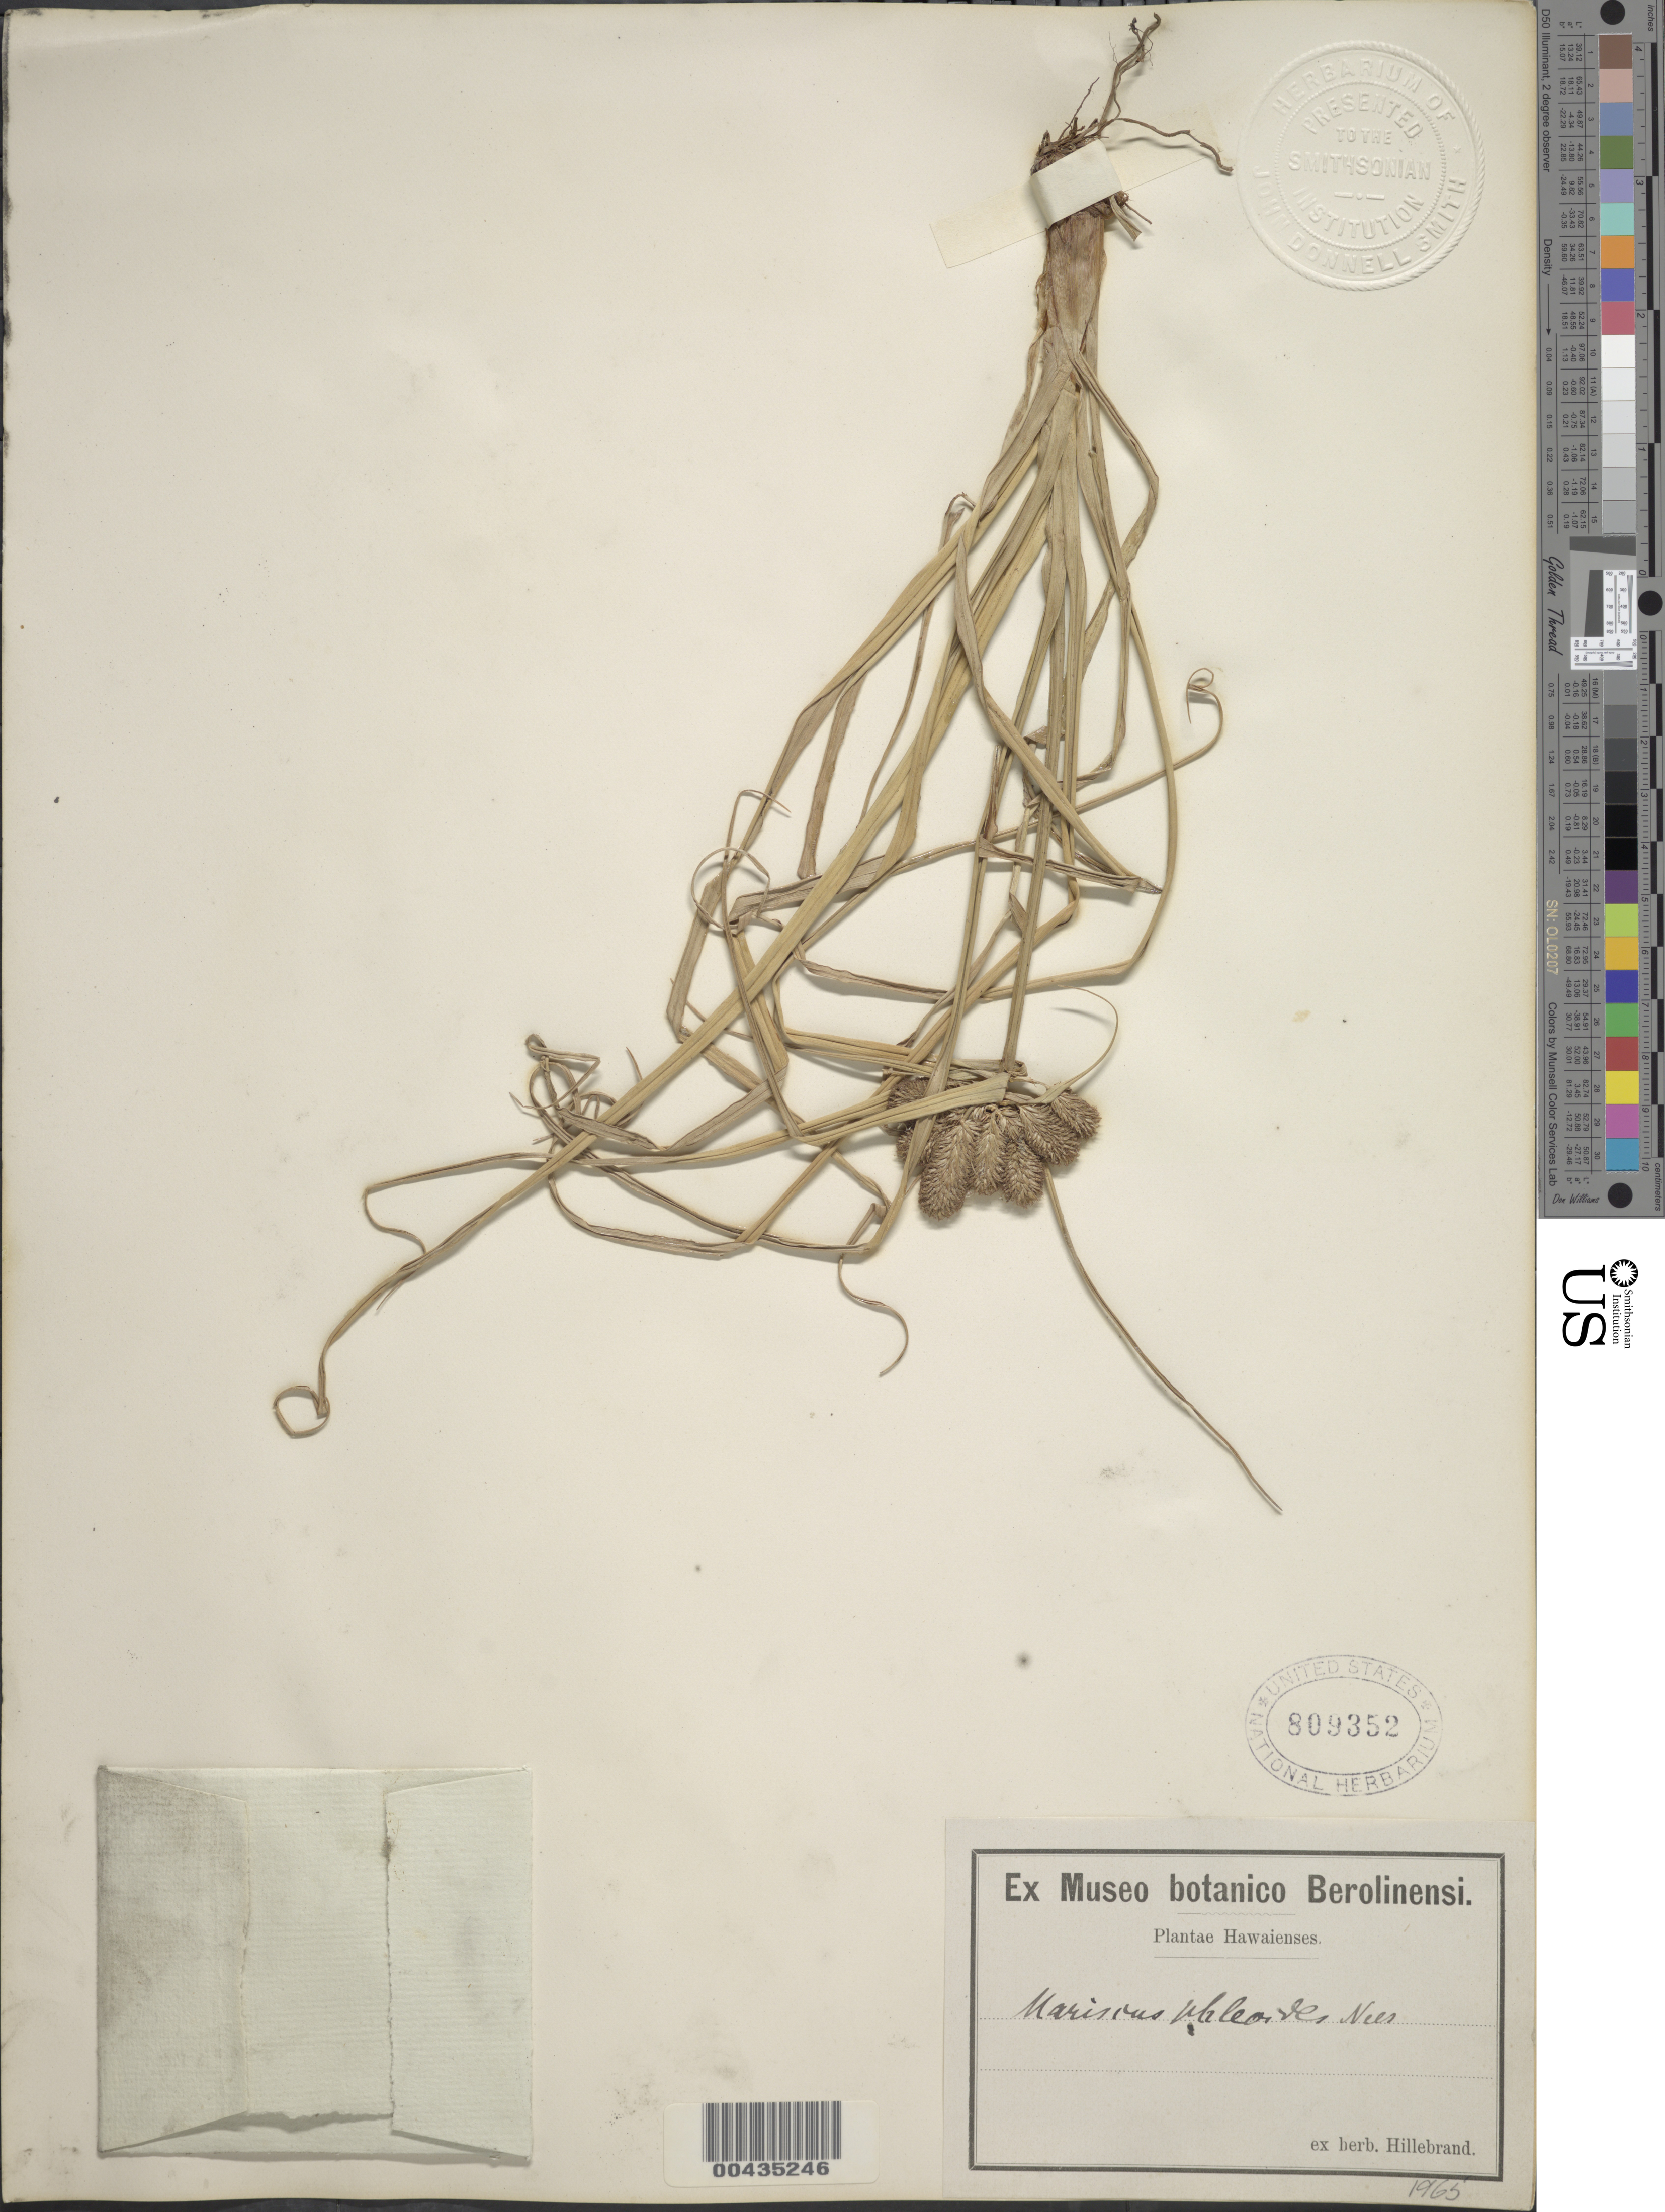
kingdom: Plantae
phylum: Tracheophyta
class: Liliopsida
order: Poales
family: Cyperaceae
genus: Cyperus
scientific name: Cyperus phleoides var. phleoides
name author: (Nees ex Kunth) Hillebr.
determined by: Strong, Mark T., (BOT), Smithsonian Institution - National Museum of Natural History (UNITED STATES)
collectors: W. Hillebrand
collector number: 1965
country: United States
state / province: Hawaii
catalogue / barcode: US 809352